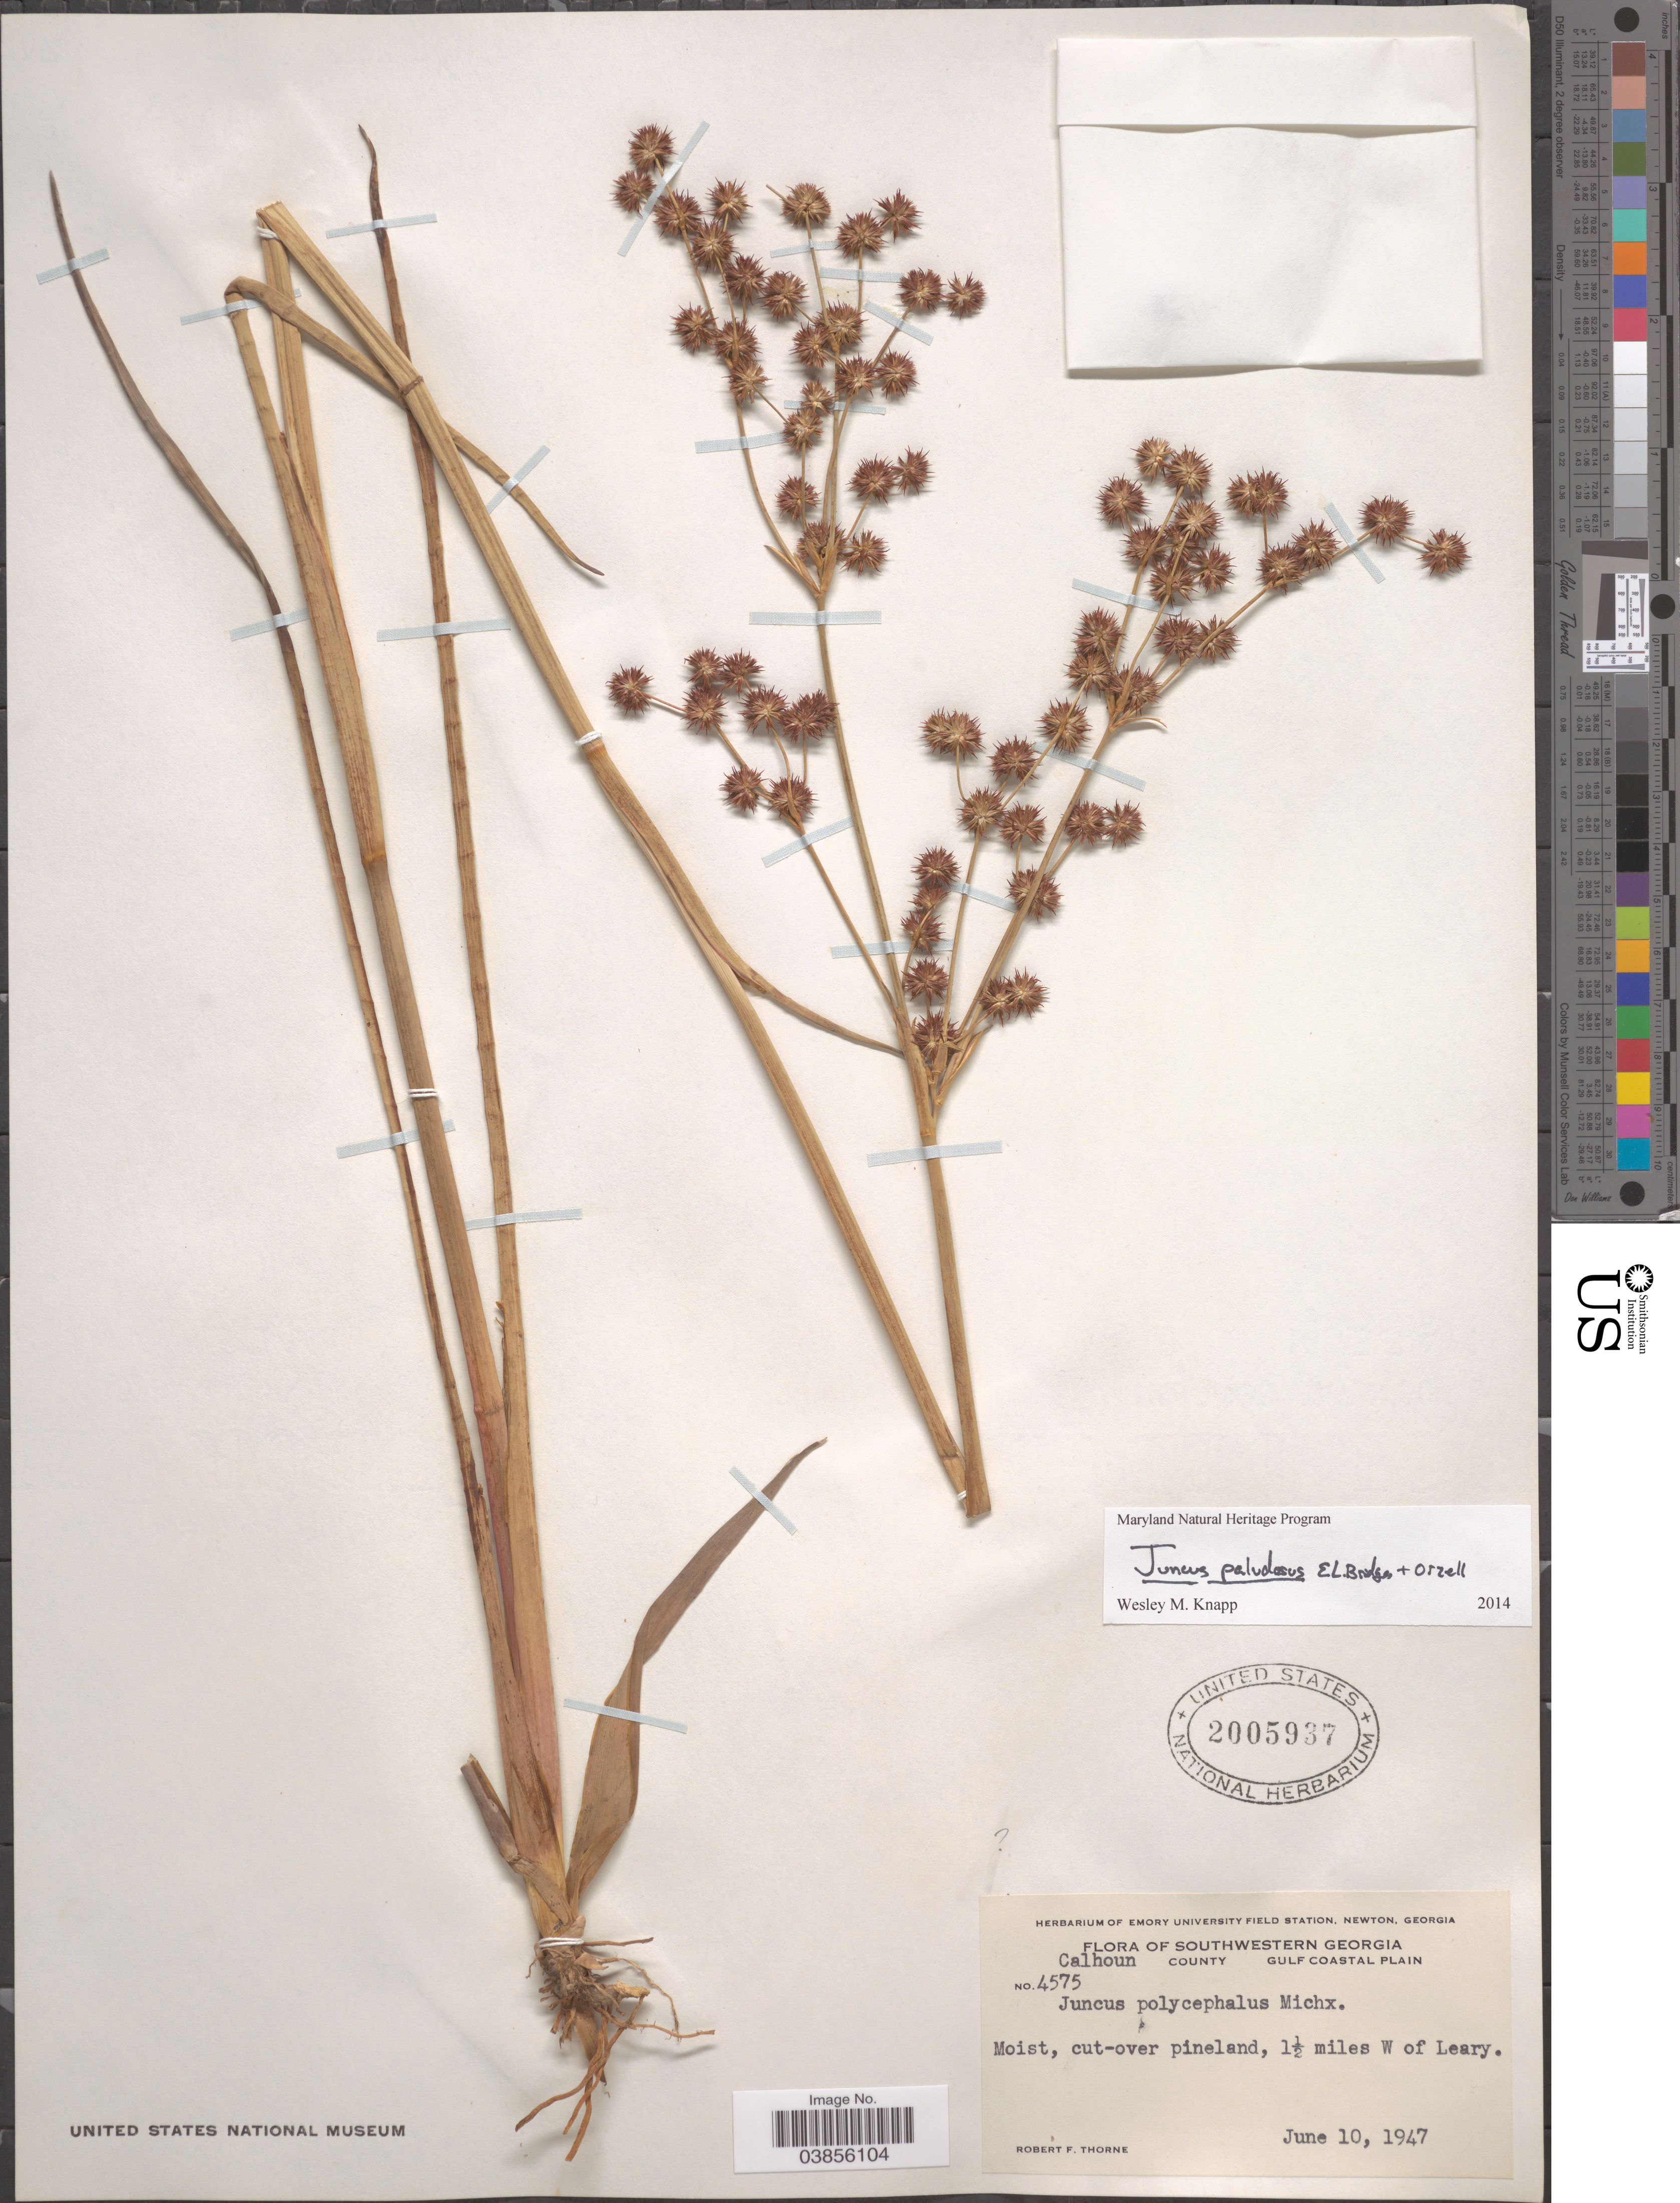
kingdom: Plantae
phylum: Tracheophyta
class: Liliopsida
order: Poales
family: Juncaceae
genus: Juncus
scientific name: Juncus paludosus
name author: E.L. Bridges & Orzell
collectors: R. F. Thorne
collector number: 4575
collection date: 1947-06-10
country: United States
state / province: Georgia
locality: Southwestern Georgia. Calhoun County. Gulf Coastal Plain. 1½ miles W of Leary.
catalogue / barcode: US 2005937